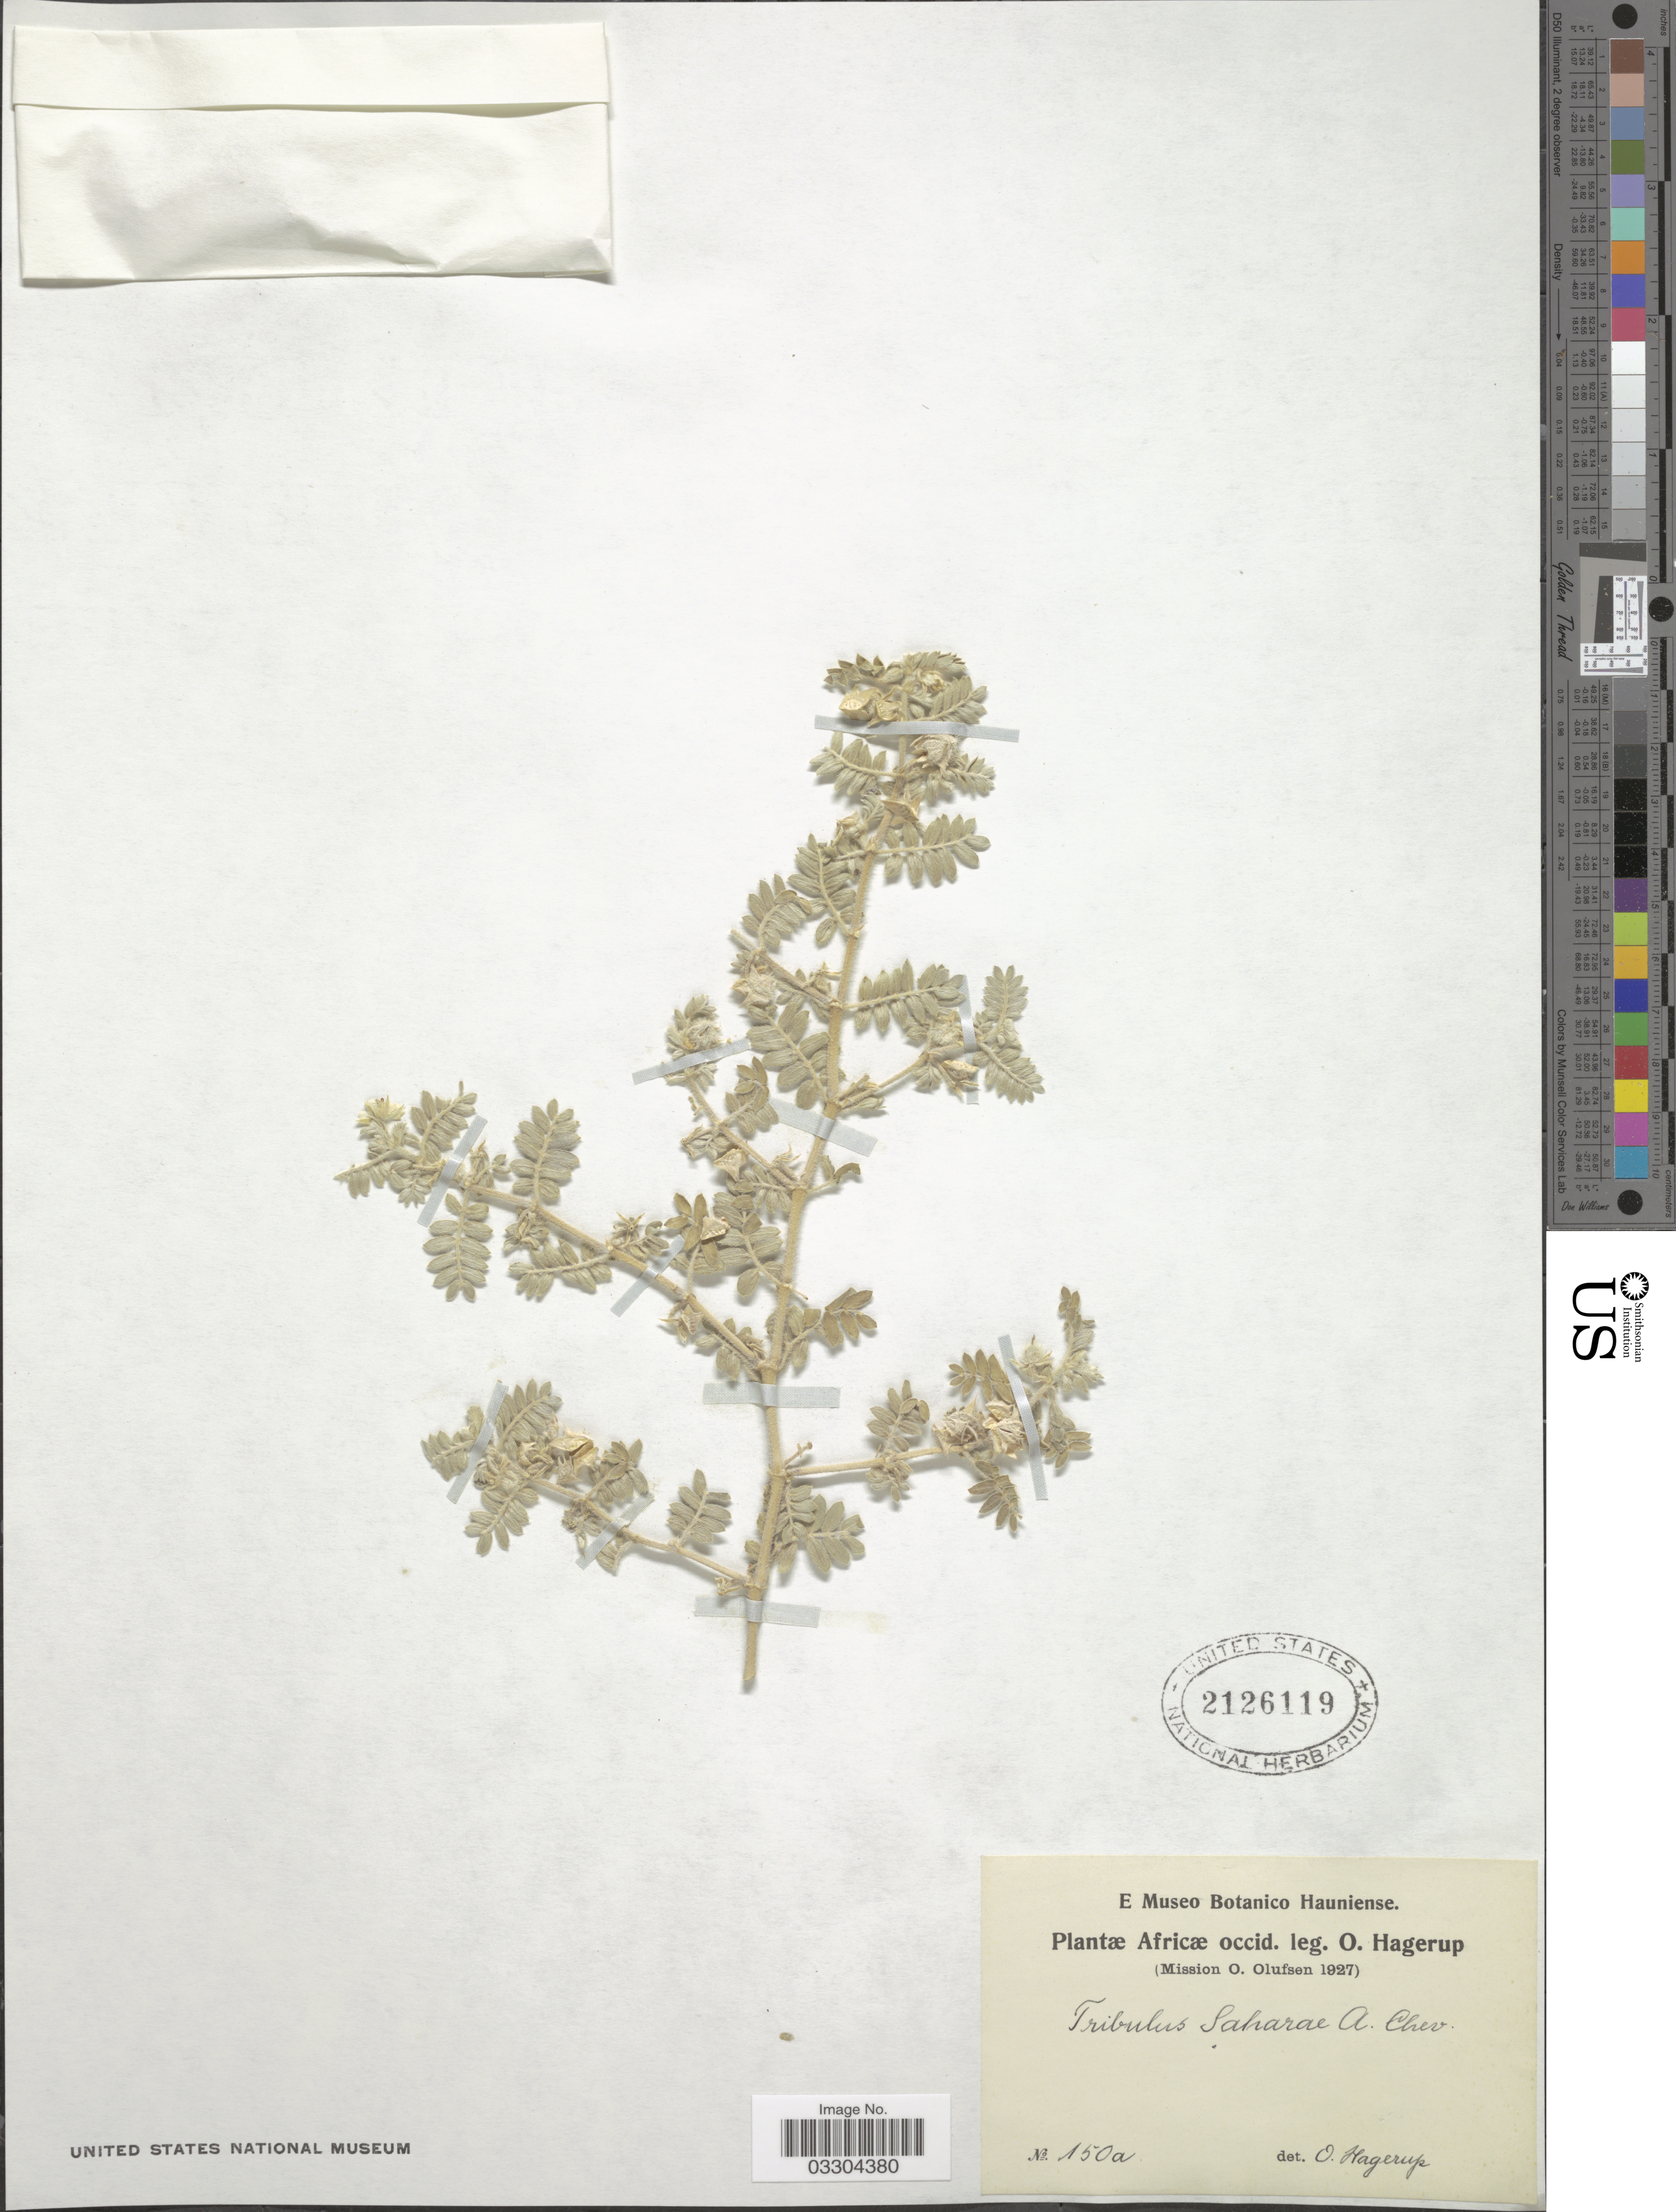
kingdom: Plantae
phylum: Tracheophyta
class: Magnoliopsida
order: Zygophyllales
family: Zygophyllaceae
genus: Tribulus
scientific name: Tribulus saharae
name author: A. Chev.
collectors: O. Hagerup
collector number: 150a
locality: Africæ occid.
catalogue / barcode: US 2126119